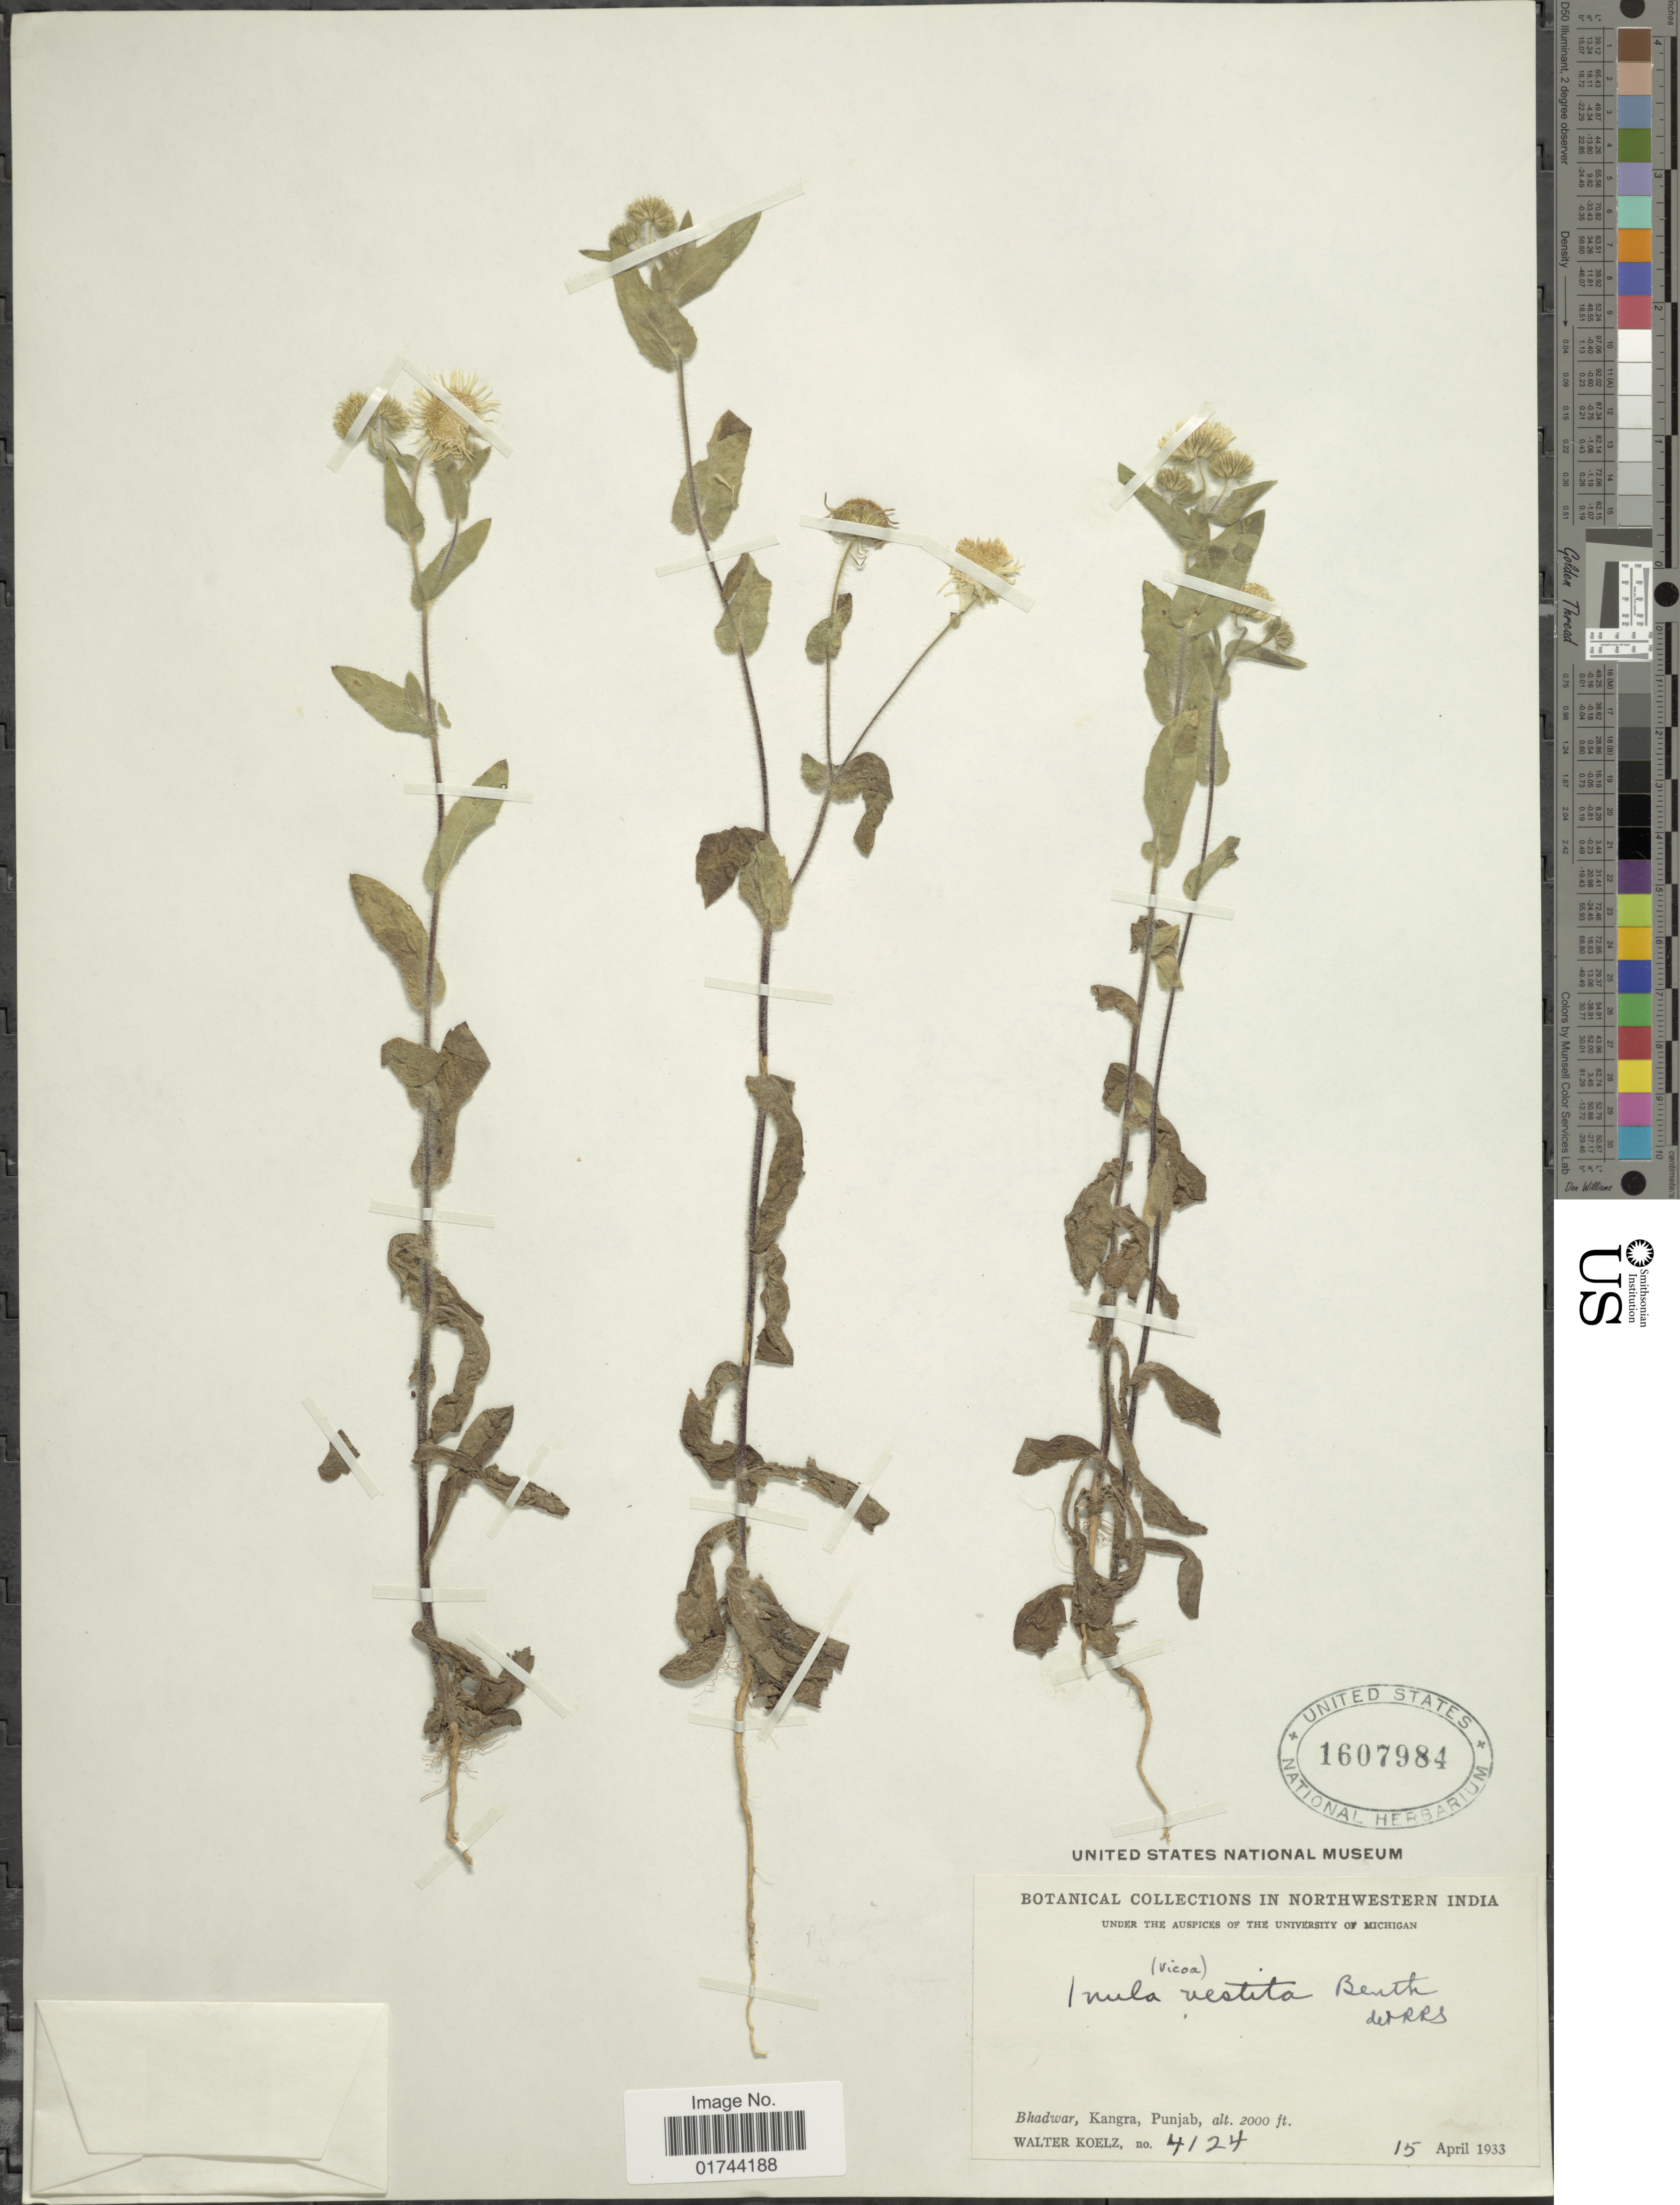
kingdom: Plantae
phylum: Tracheophyta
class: Magnoliopsida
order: Asterales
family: Asteraceae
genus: Inula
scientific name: Inula vestita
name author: Wall. ex DC.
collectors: W. N. Koelz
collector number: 4124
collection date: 1933-04-15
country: India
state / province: Himachal Pradesh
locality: Northwestern India, Bhadwar, Kangra, Punjab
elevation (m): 610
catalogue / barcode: US 1607984